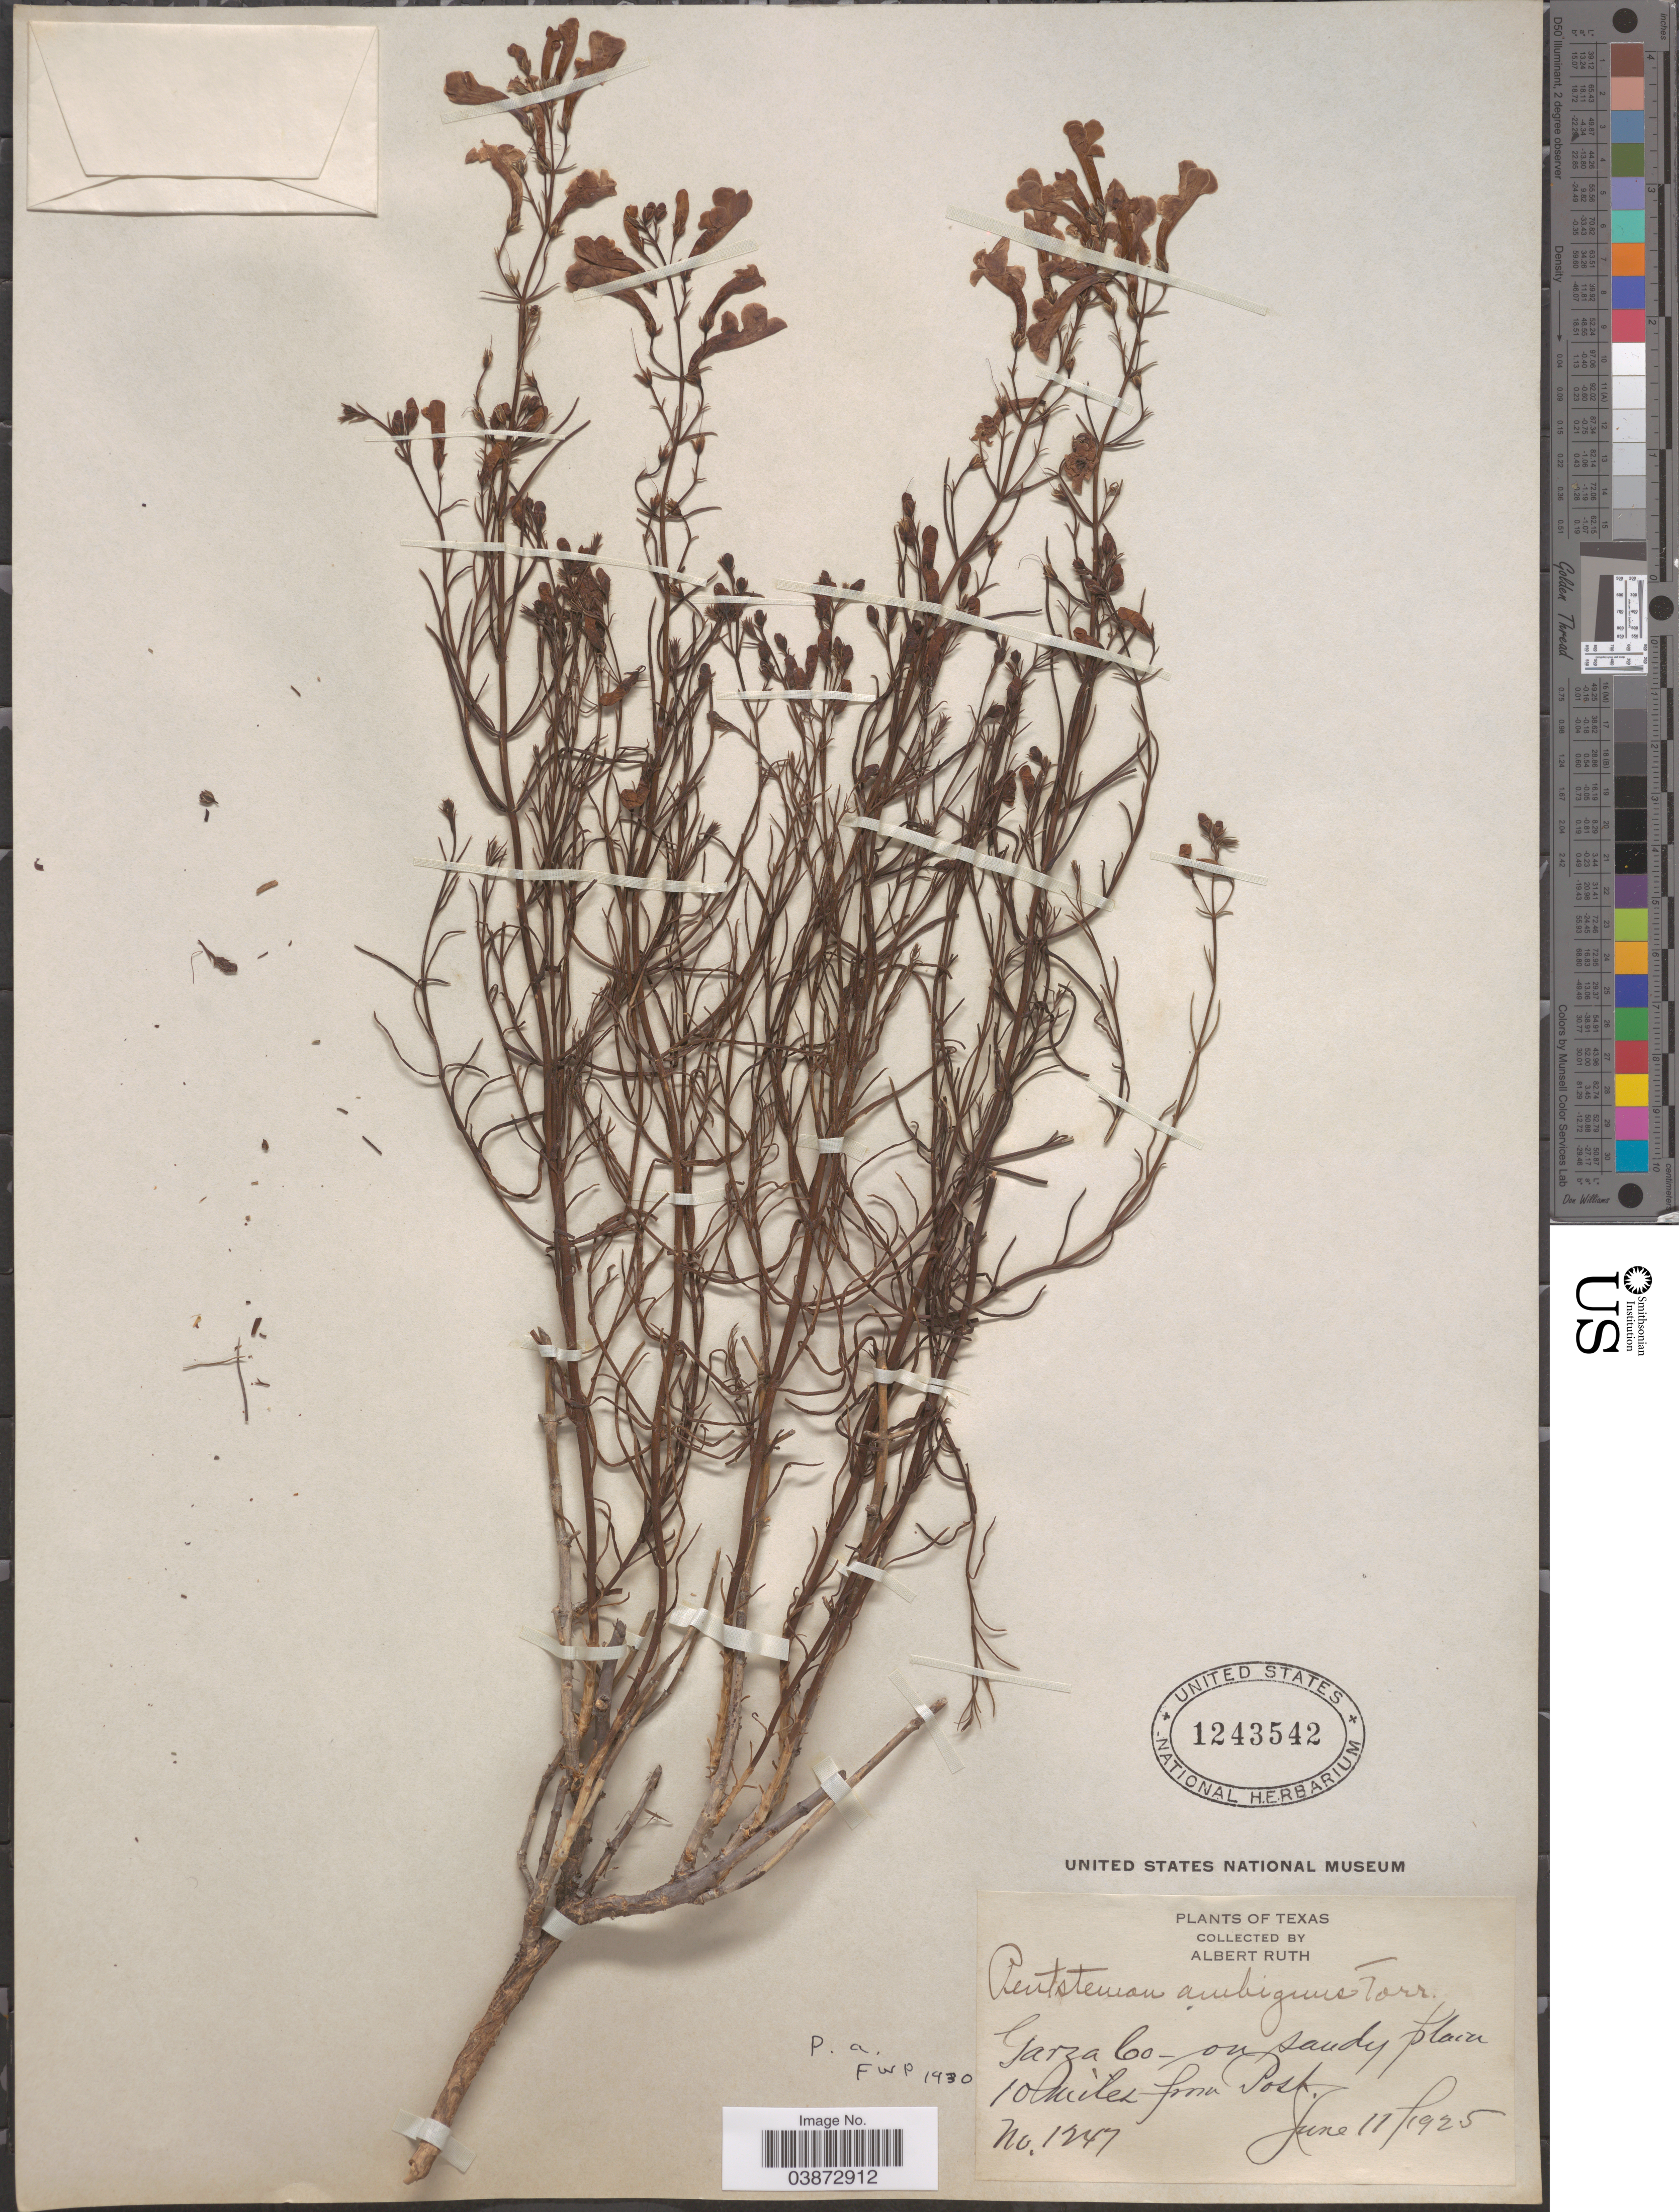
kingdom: Plantae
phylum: Tracheophyta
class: Magnoliopsida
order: Lamiales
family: Plantaginaceae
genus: Penstemon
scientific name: Penstemon ambiguus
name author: Torr.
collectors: A. Ruth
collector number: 1247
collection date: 1925-06-11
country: United States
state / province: Texas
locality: Garza Co - on sandy plain 10 miles from Post.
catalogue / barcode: US 1243542